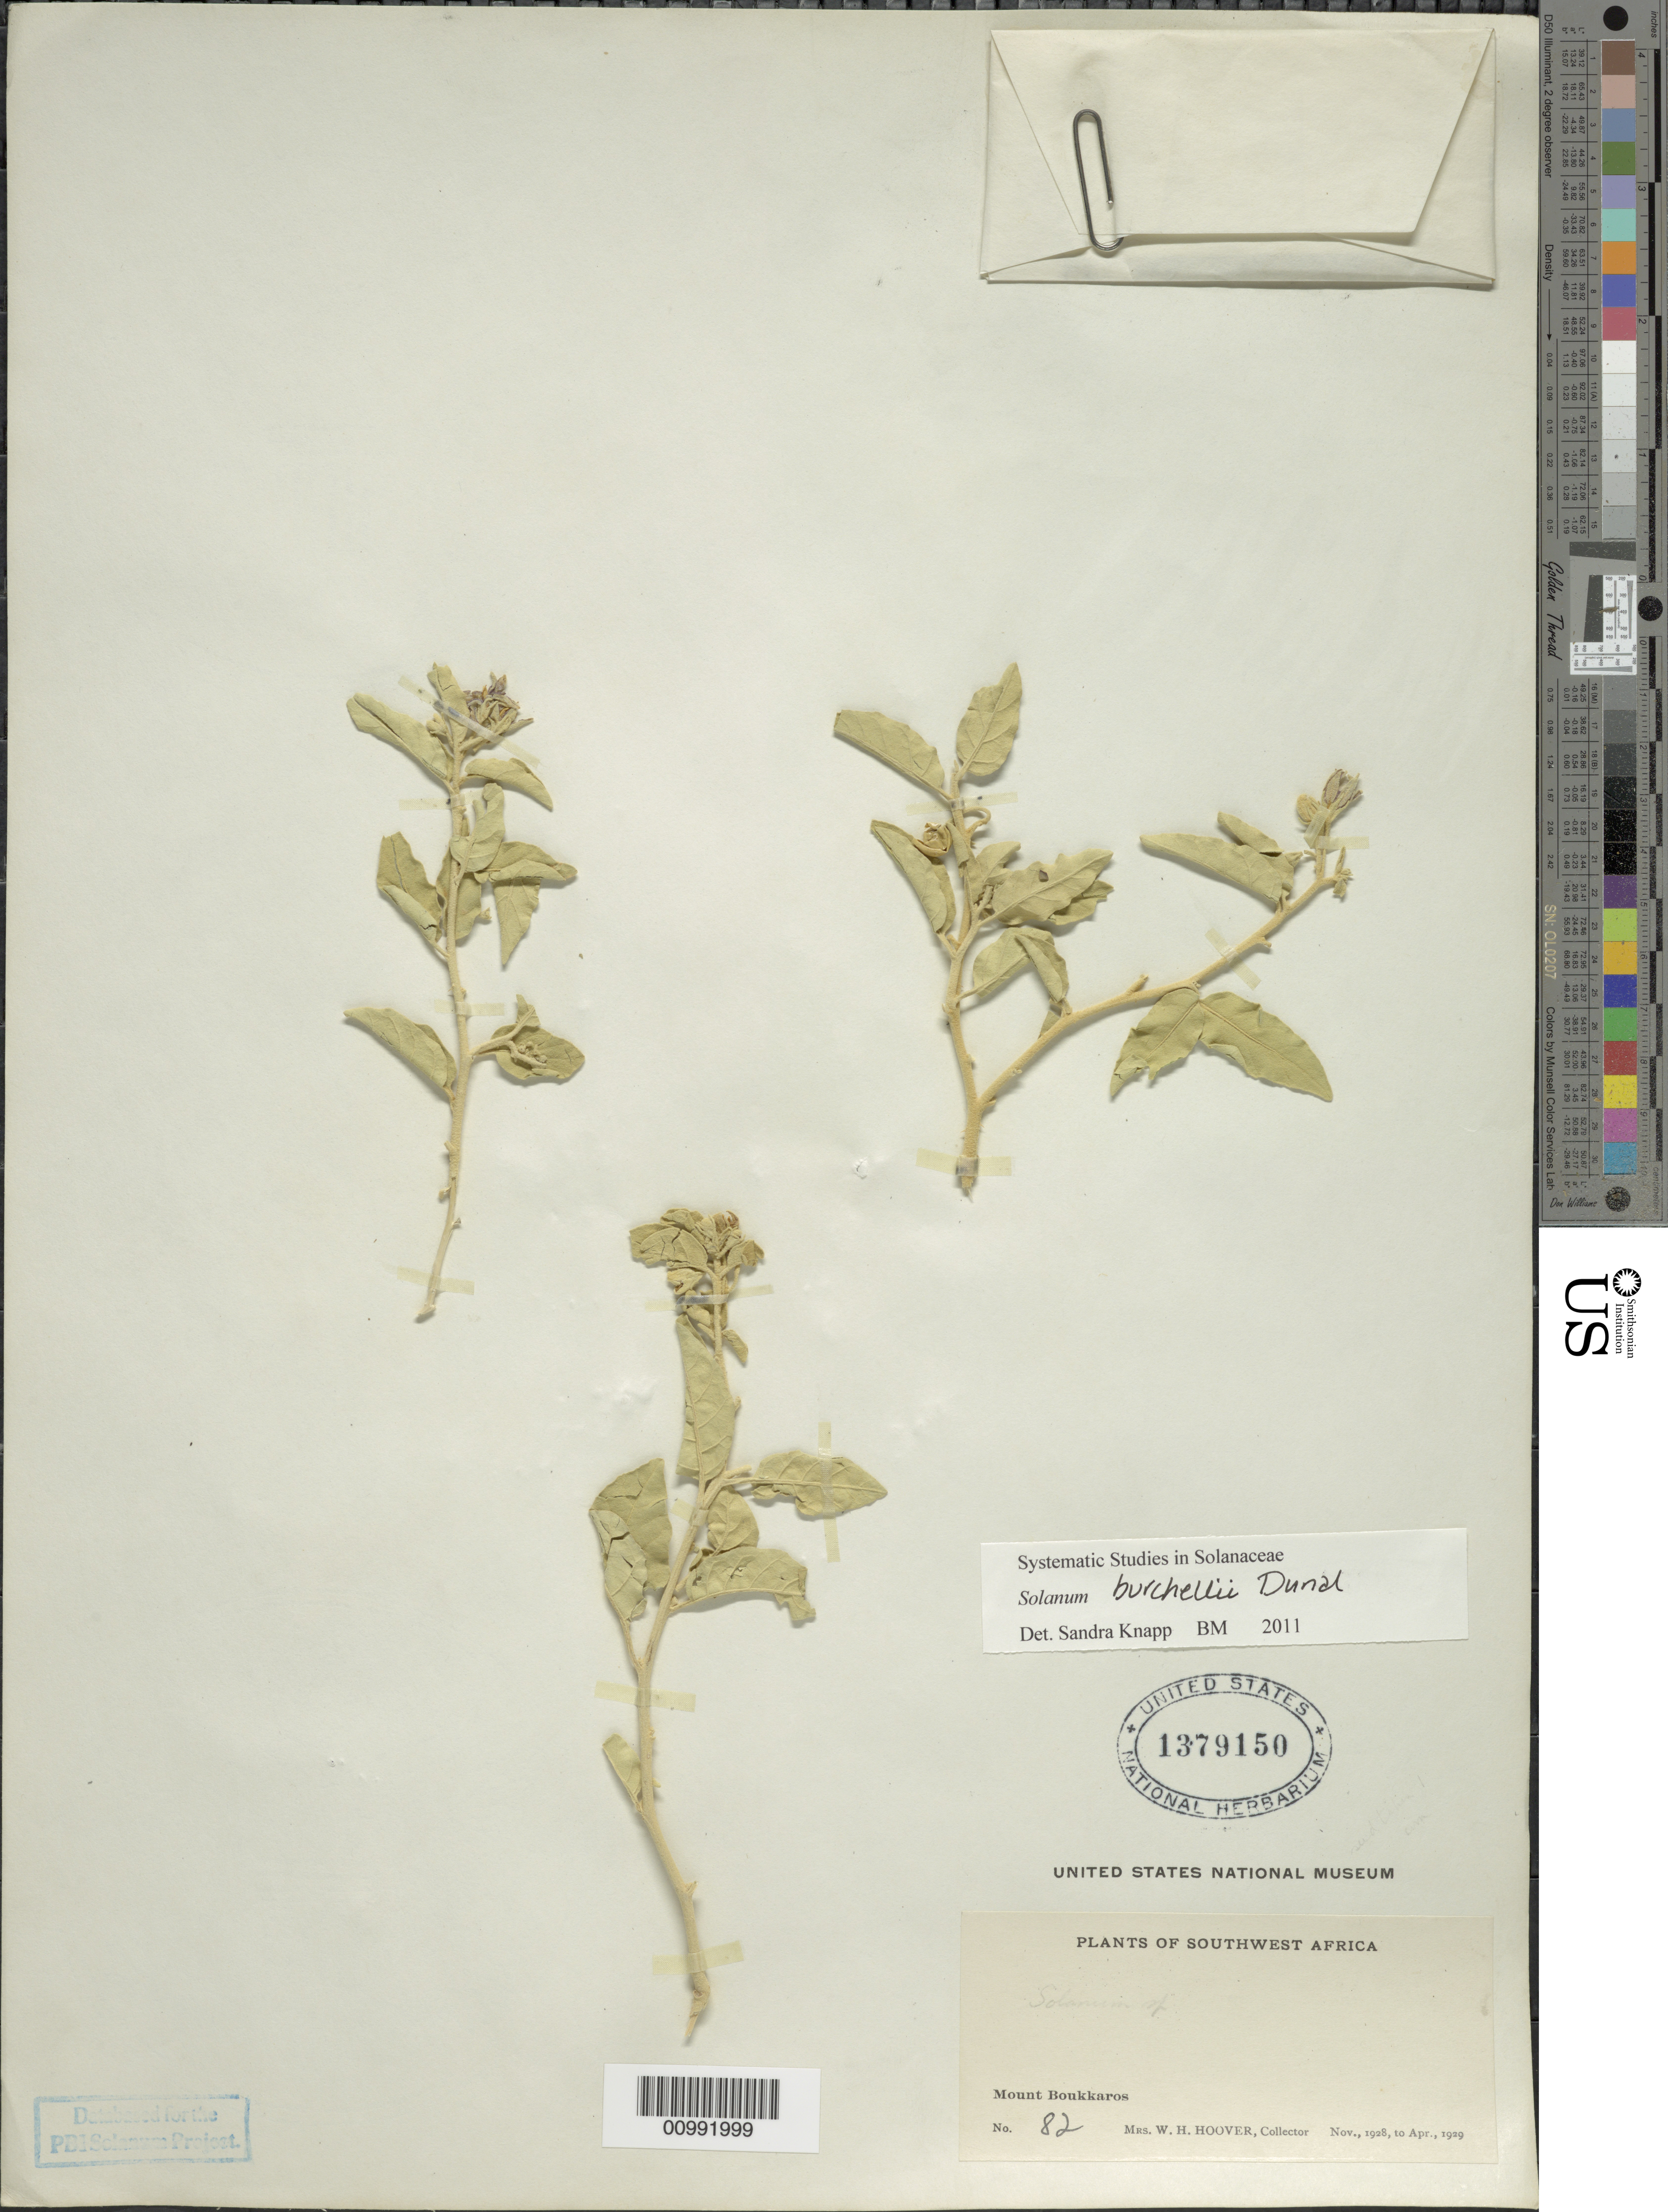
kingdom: Plantae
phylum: Tracheophyta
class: Magnoliopsida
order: Solanales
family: Solanaceae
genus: Solanum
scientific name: Solanum burchellii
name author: Dunal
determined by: Knapp, S. D.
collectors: W. Hoover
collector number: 82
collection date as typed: Nov 1928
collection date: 1928-11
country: Namibia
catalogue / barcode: US 1379150